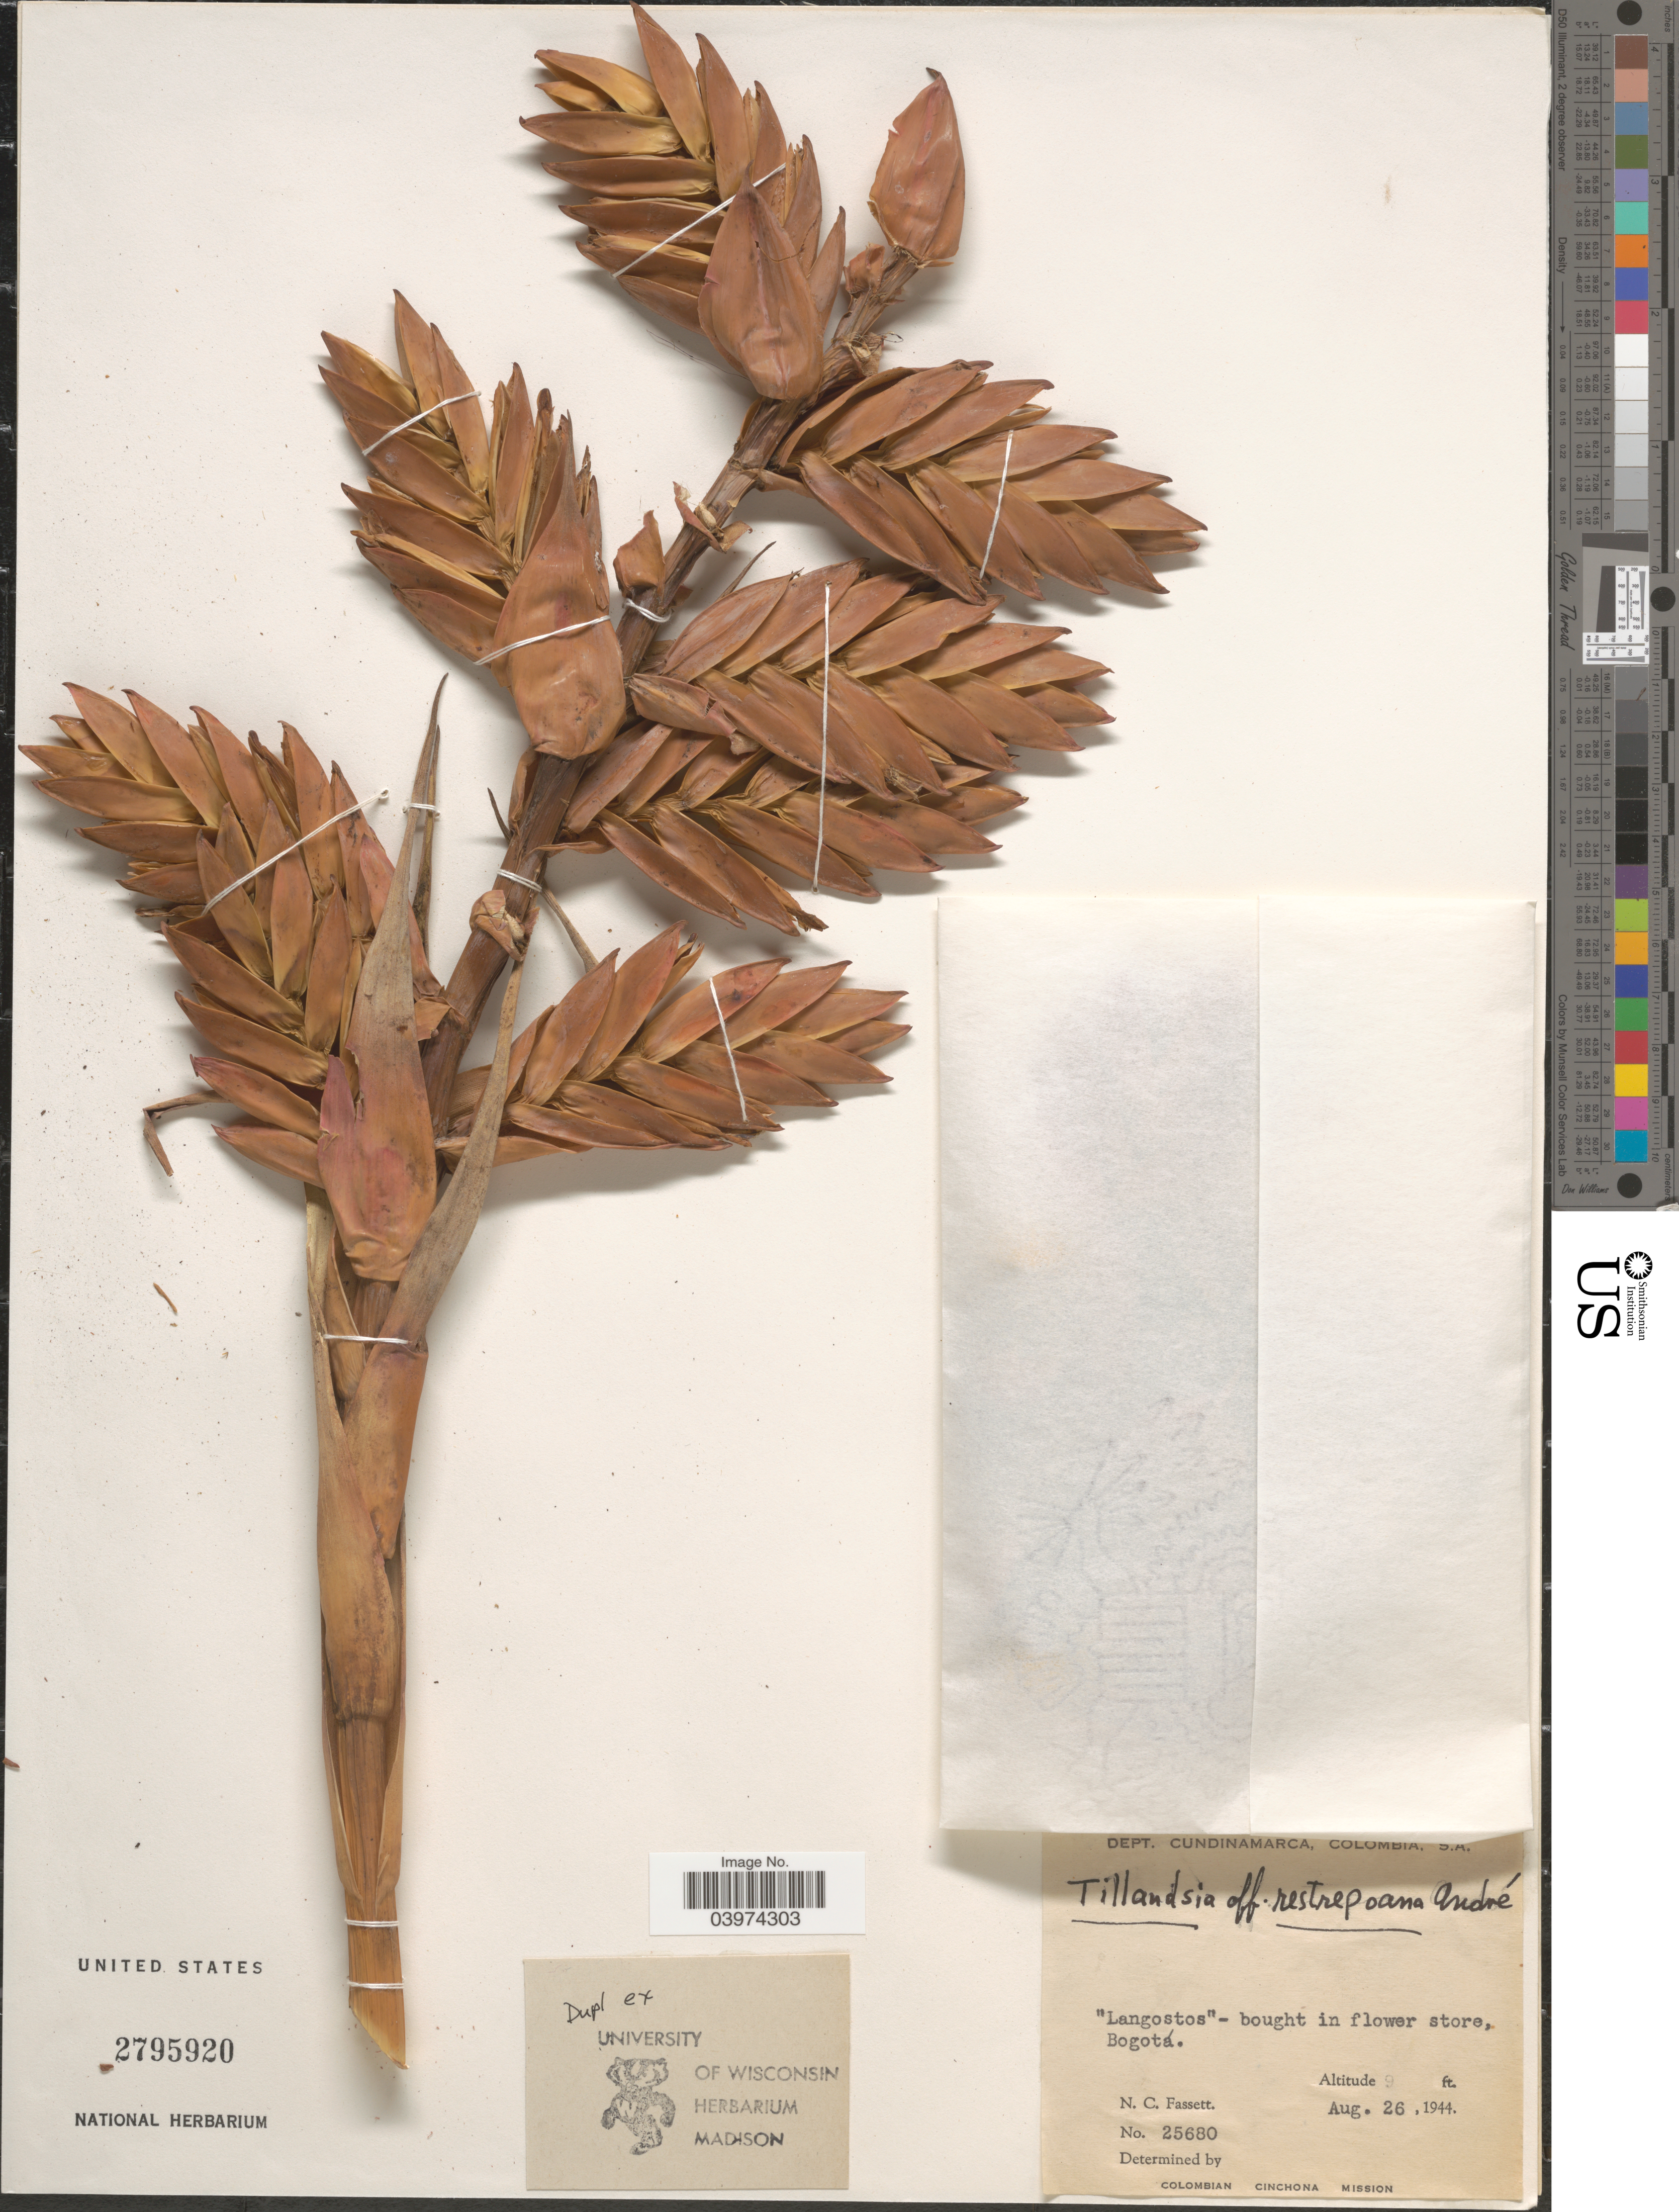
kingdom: Plantae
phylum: Tracheophyta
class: Liliopsida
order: Poales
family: Bromeliaceae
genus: Tillandsia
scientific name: Tillandsia restrepoana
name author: André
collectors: N. C. Fassett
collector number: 25680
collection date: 1944-08-26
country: Colombia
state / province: Cundinamarca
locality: Dept. Cundinamarca. Bogotá. Colombian Cinchona Mission.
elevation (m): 3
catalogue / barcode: US 2795920